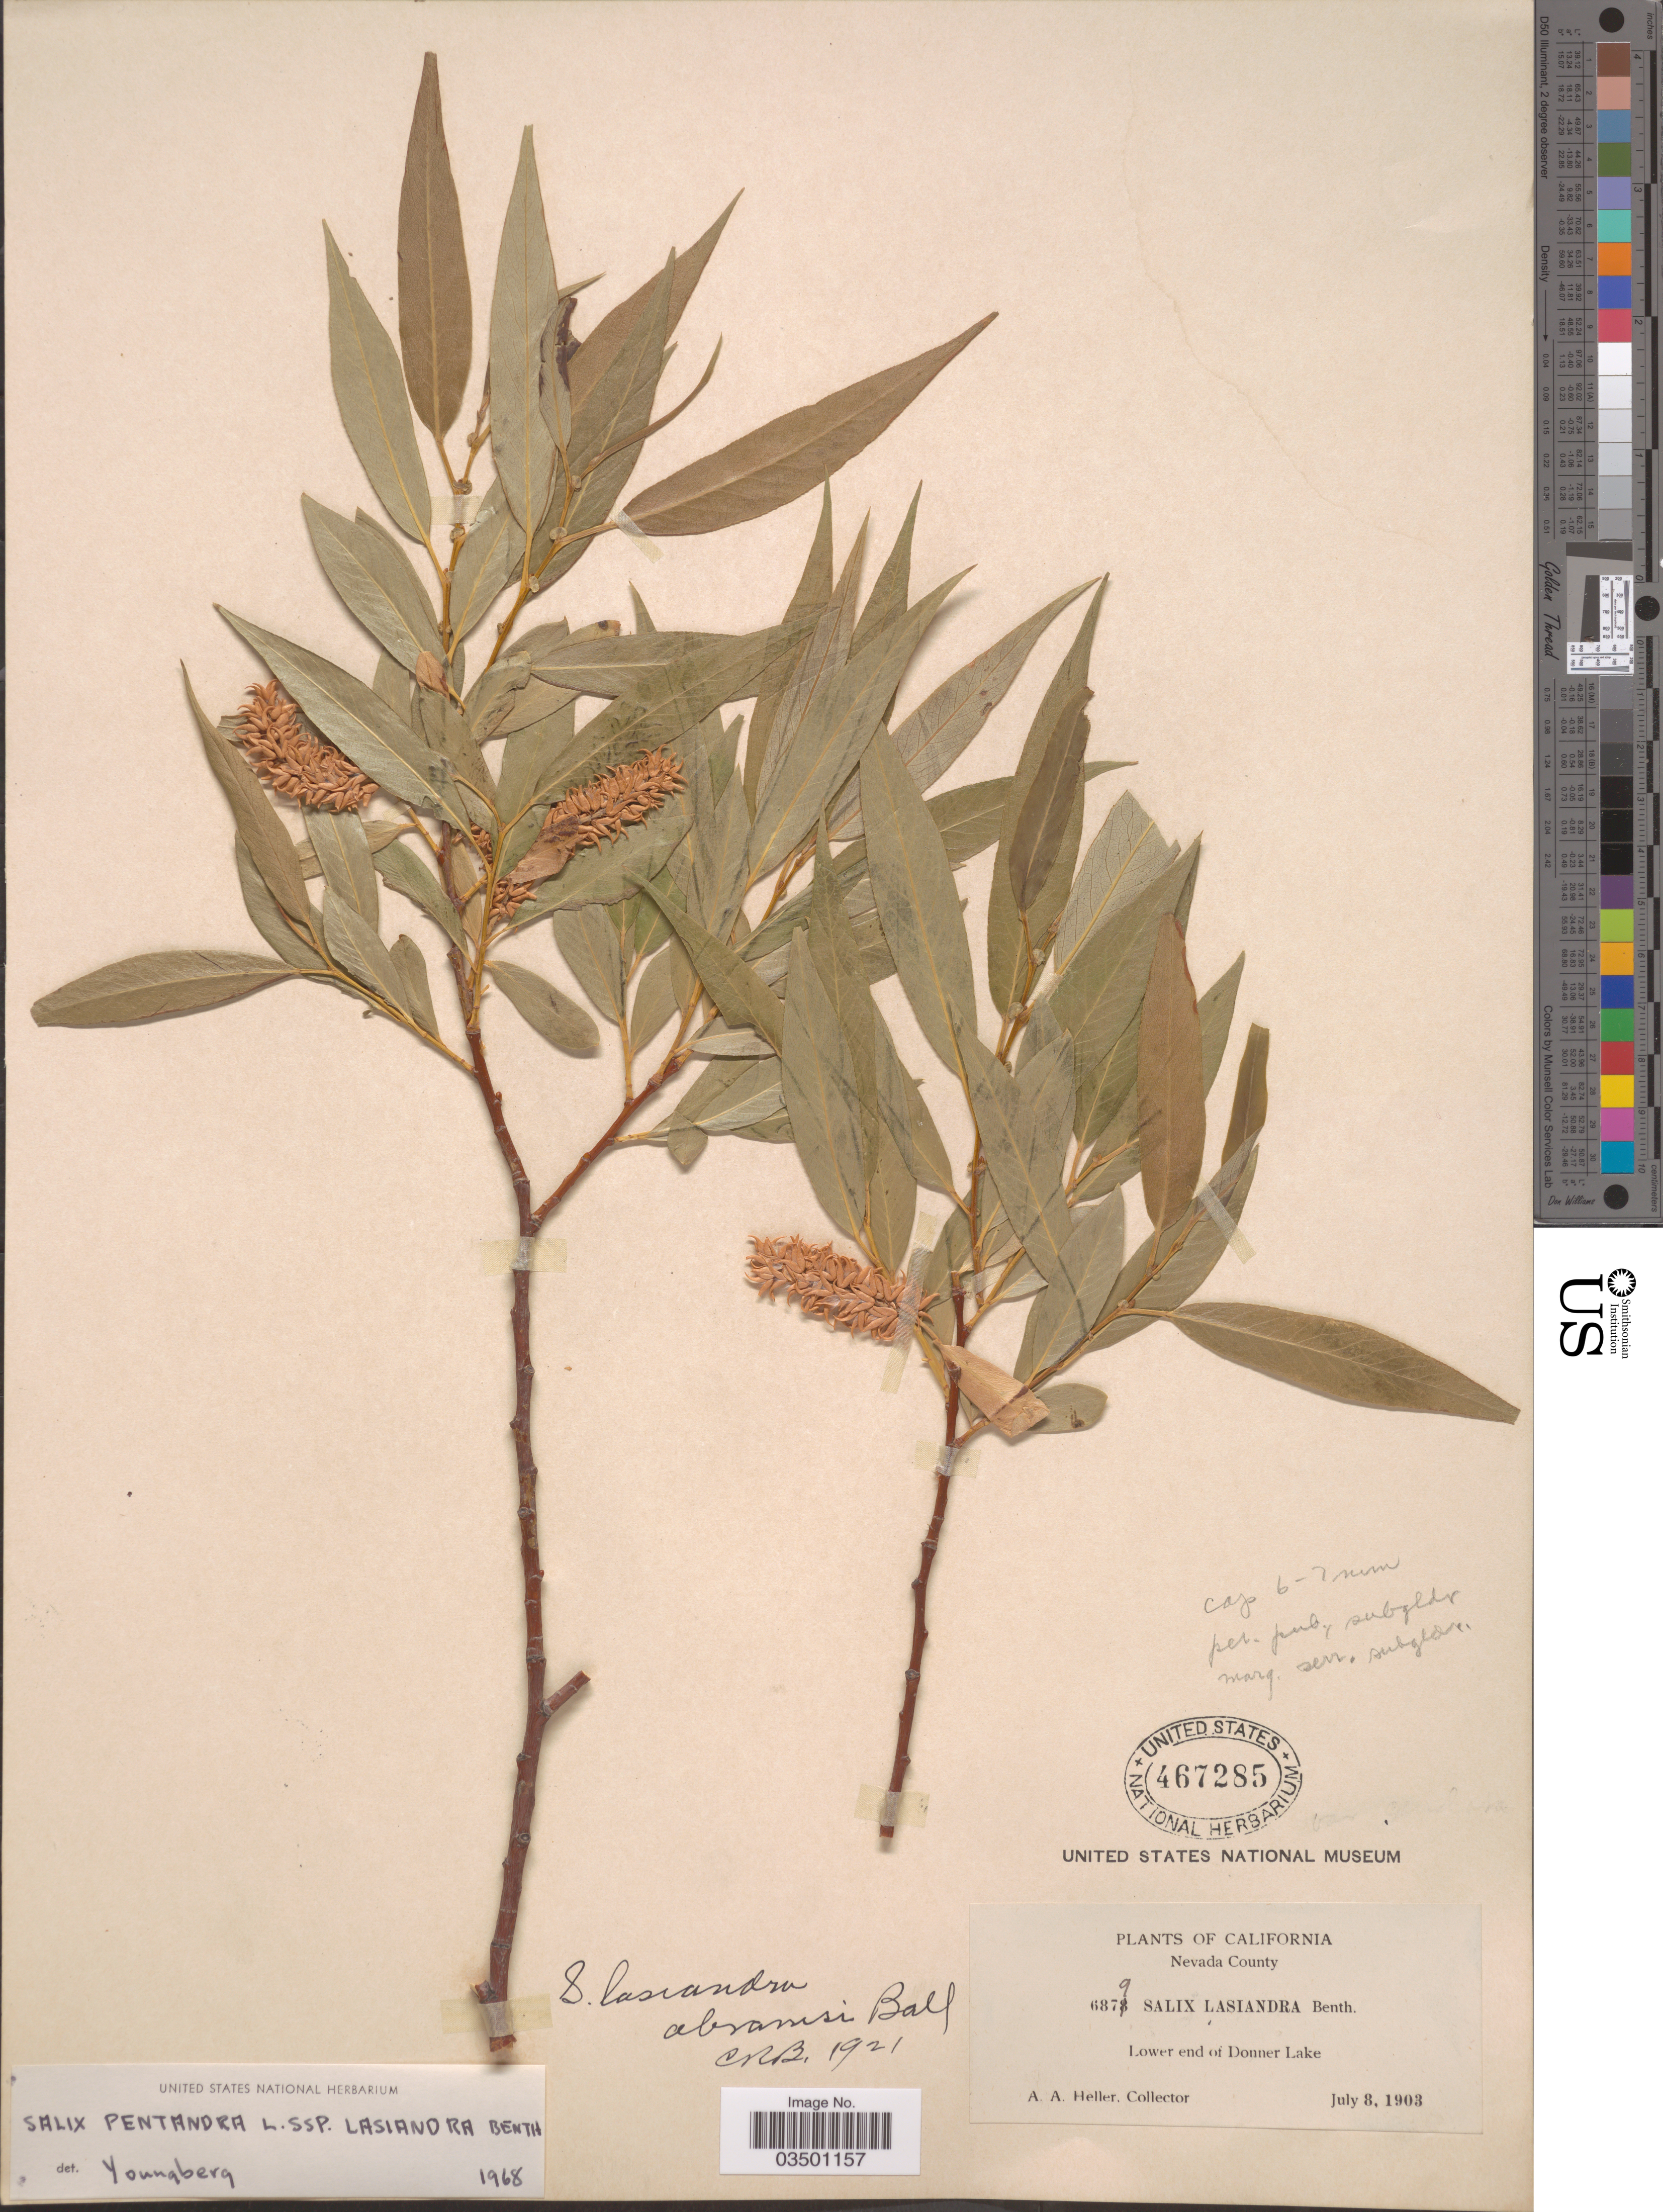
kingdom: Plantae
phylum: Tracheophyta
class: Magnoliopsida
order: Malpighiales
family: Salicaceae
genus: Salix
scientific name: Salix lasiandra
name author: Benth.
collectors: A. A. Heller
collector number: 6879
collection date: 1903-07-08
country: United States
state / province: California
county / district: Nevada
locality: Nevada County. Lower end of Donner Lake.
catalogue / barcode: US 467285